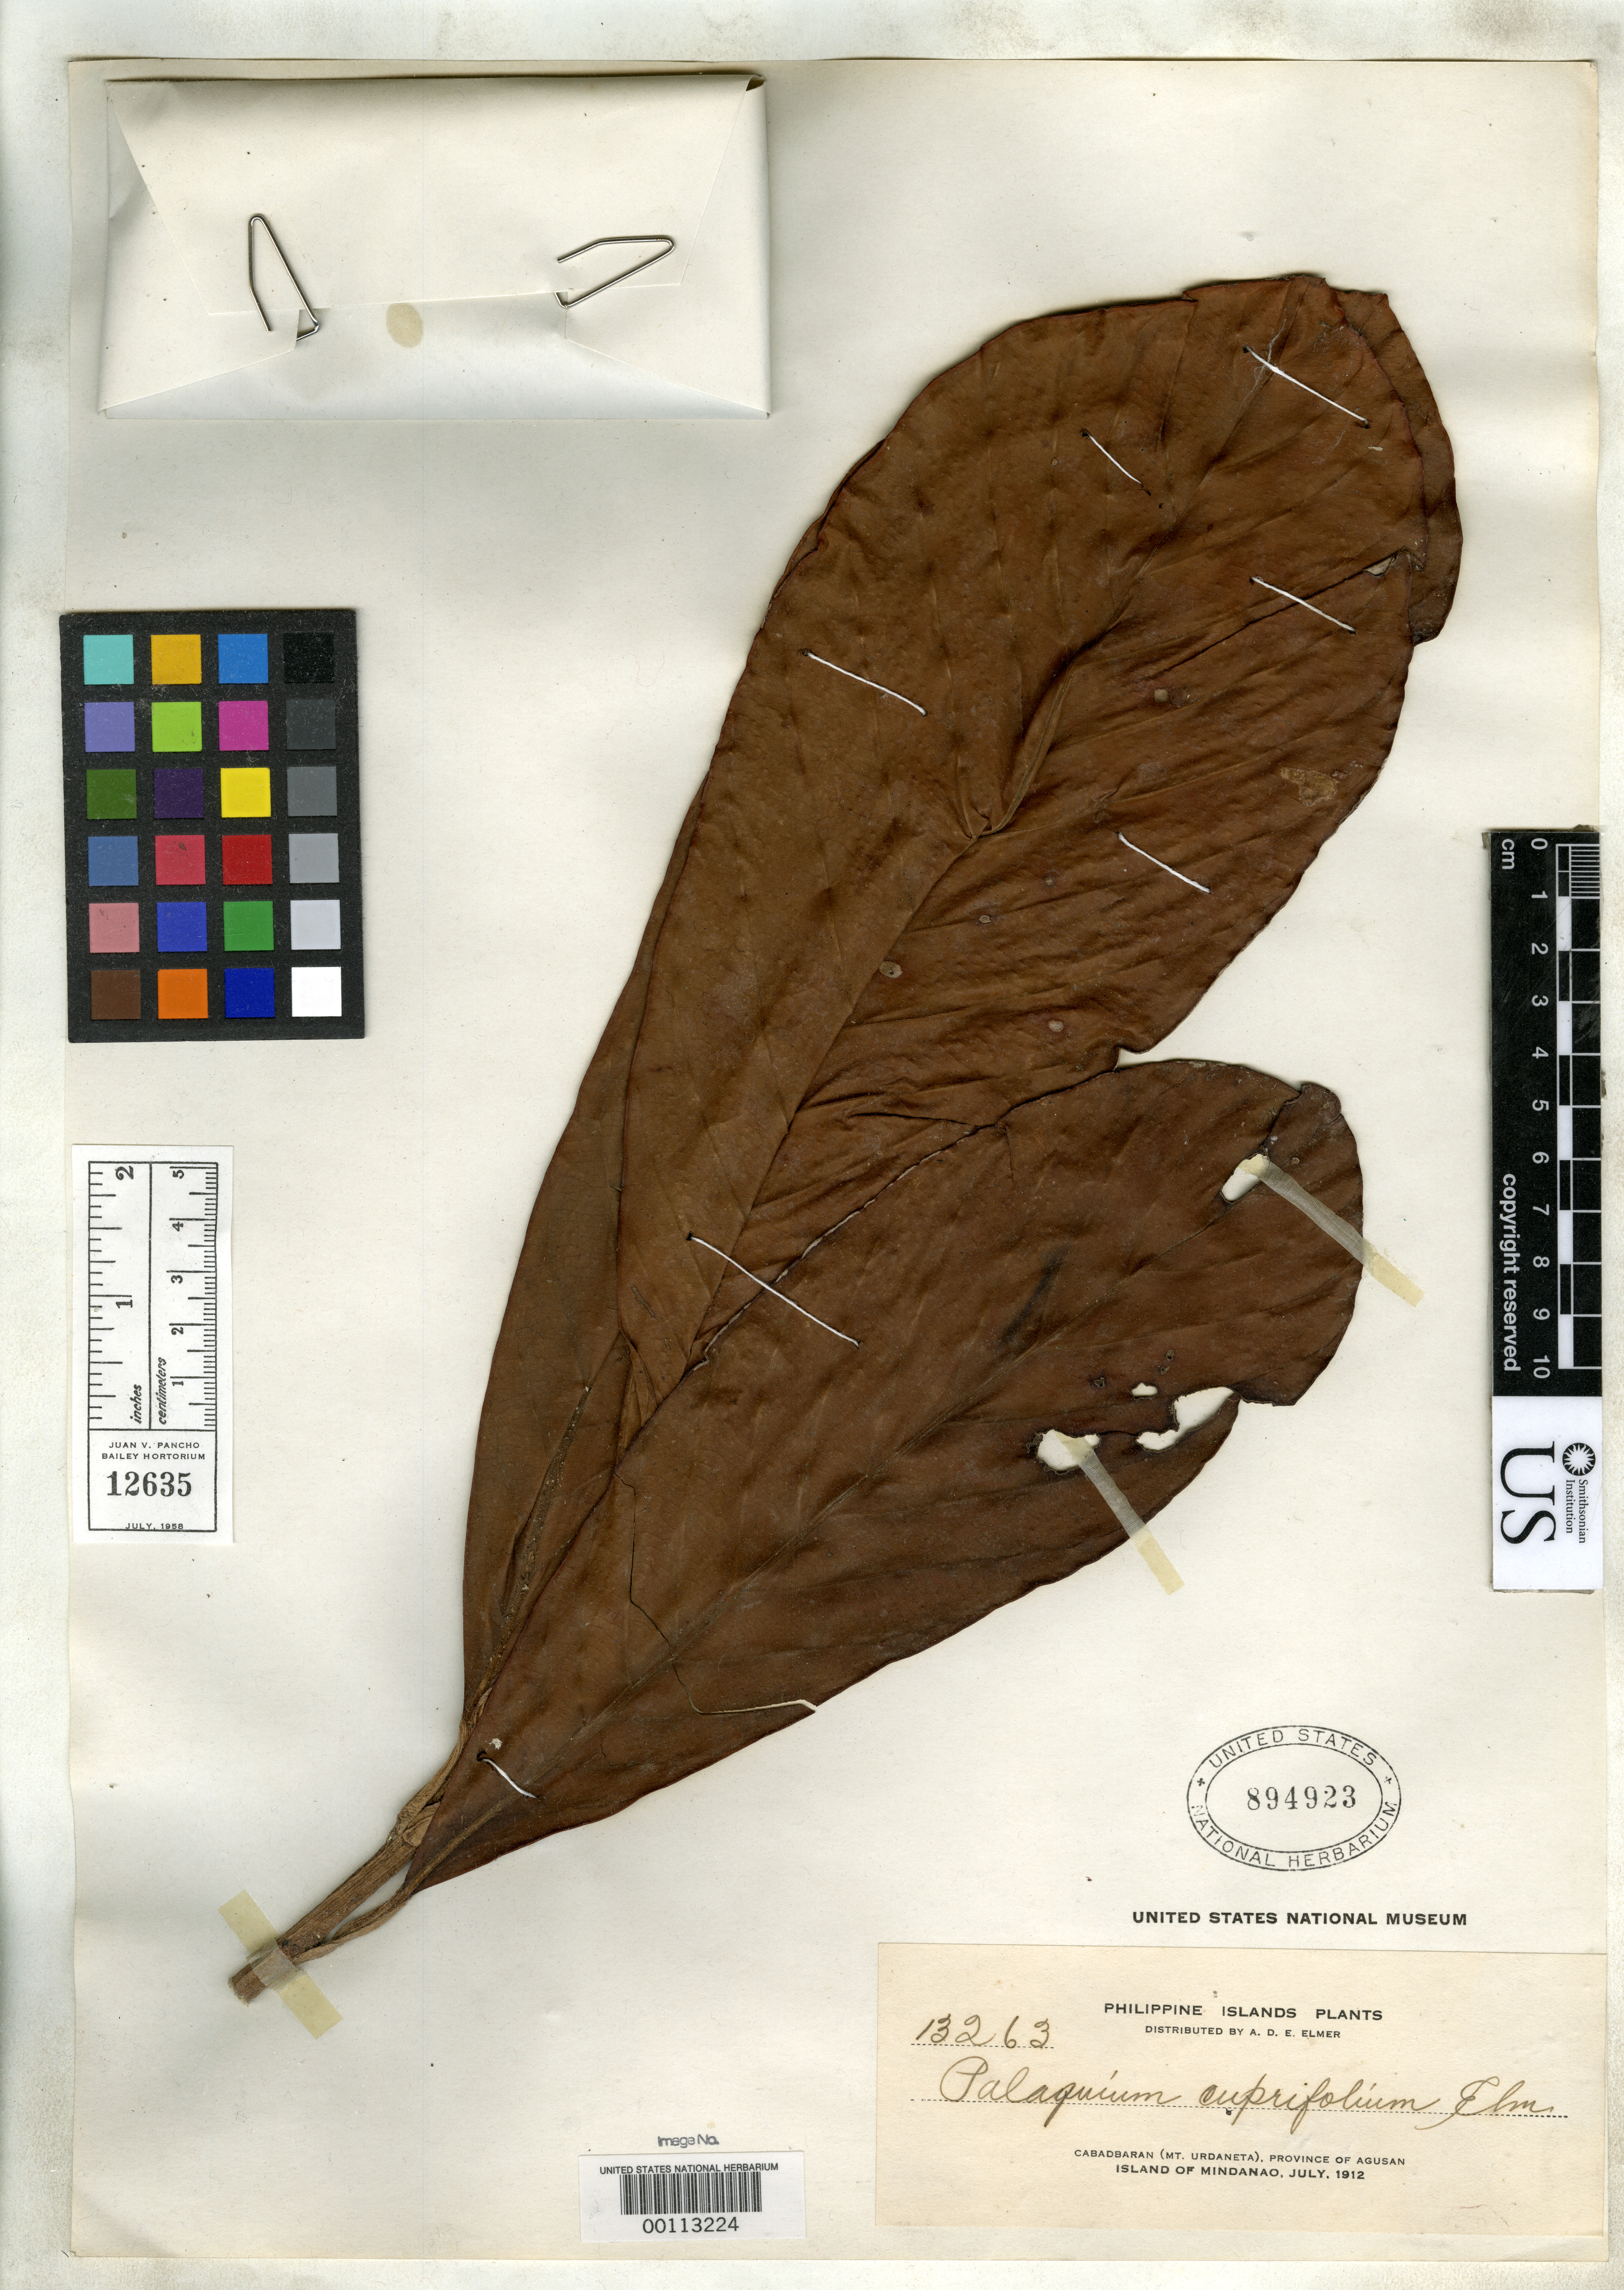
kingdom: Plantae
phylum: Tracheophyta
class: Magnoliopsida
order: Ericales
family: Sapotaceae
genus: Palaquium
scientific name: Palaquium cuprifolium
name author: Elmer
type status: Isotype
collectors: A. D. E. Elmer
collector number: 13263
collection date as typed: Jul 1912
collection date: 1912-07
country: Philippines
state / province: Caraga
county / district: Agusan del Norte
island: Mindanao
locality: Cabadbaran, Mt. Urdaneta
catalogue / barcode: US 894923